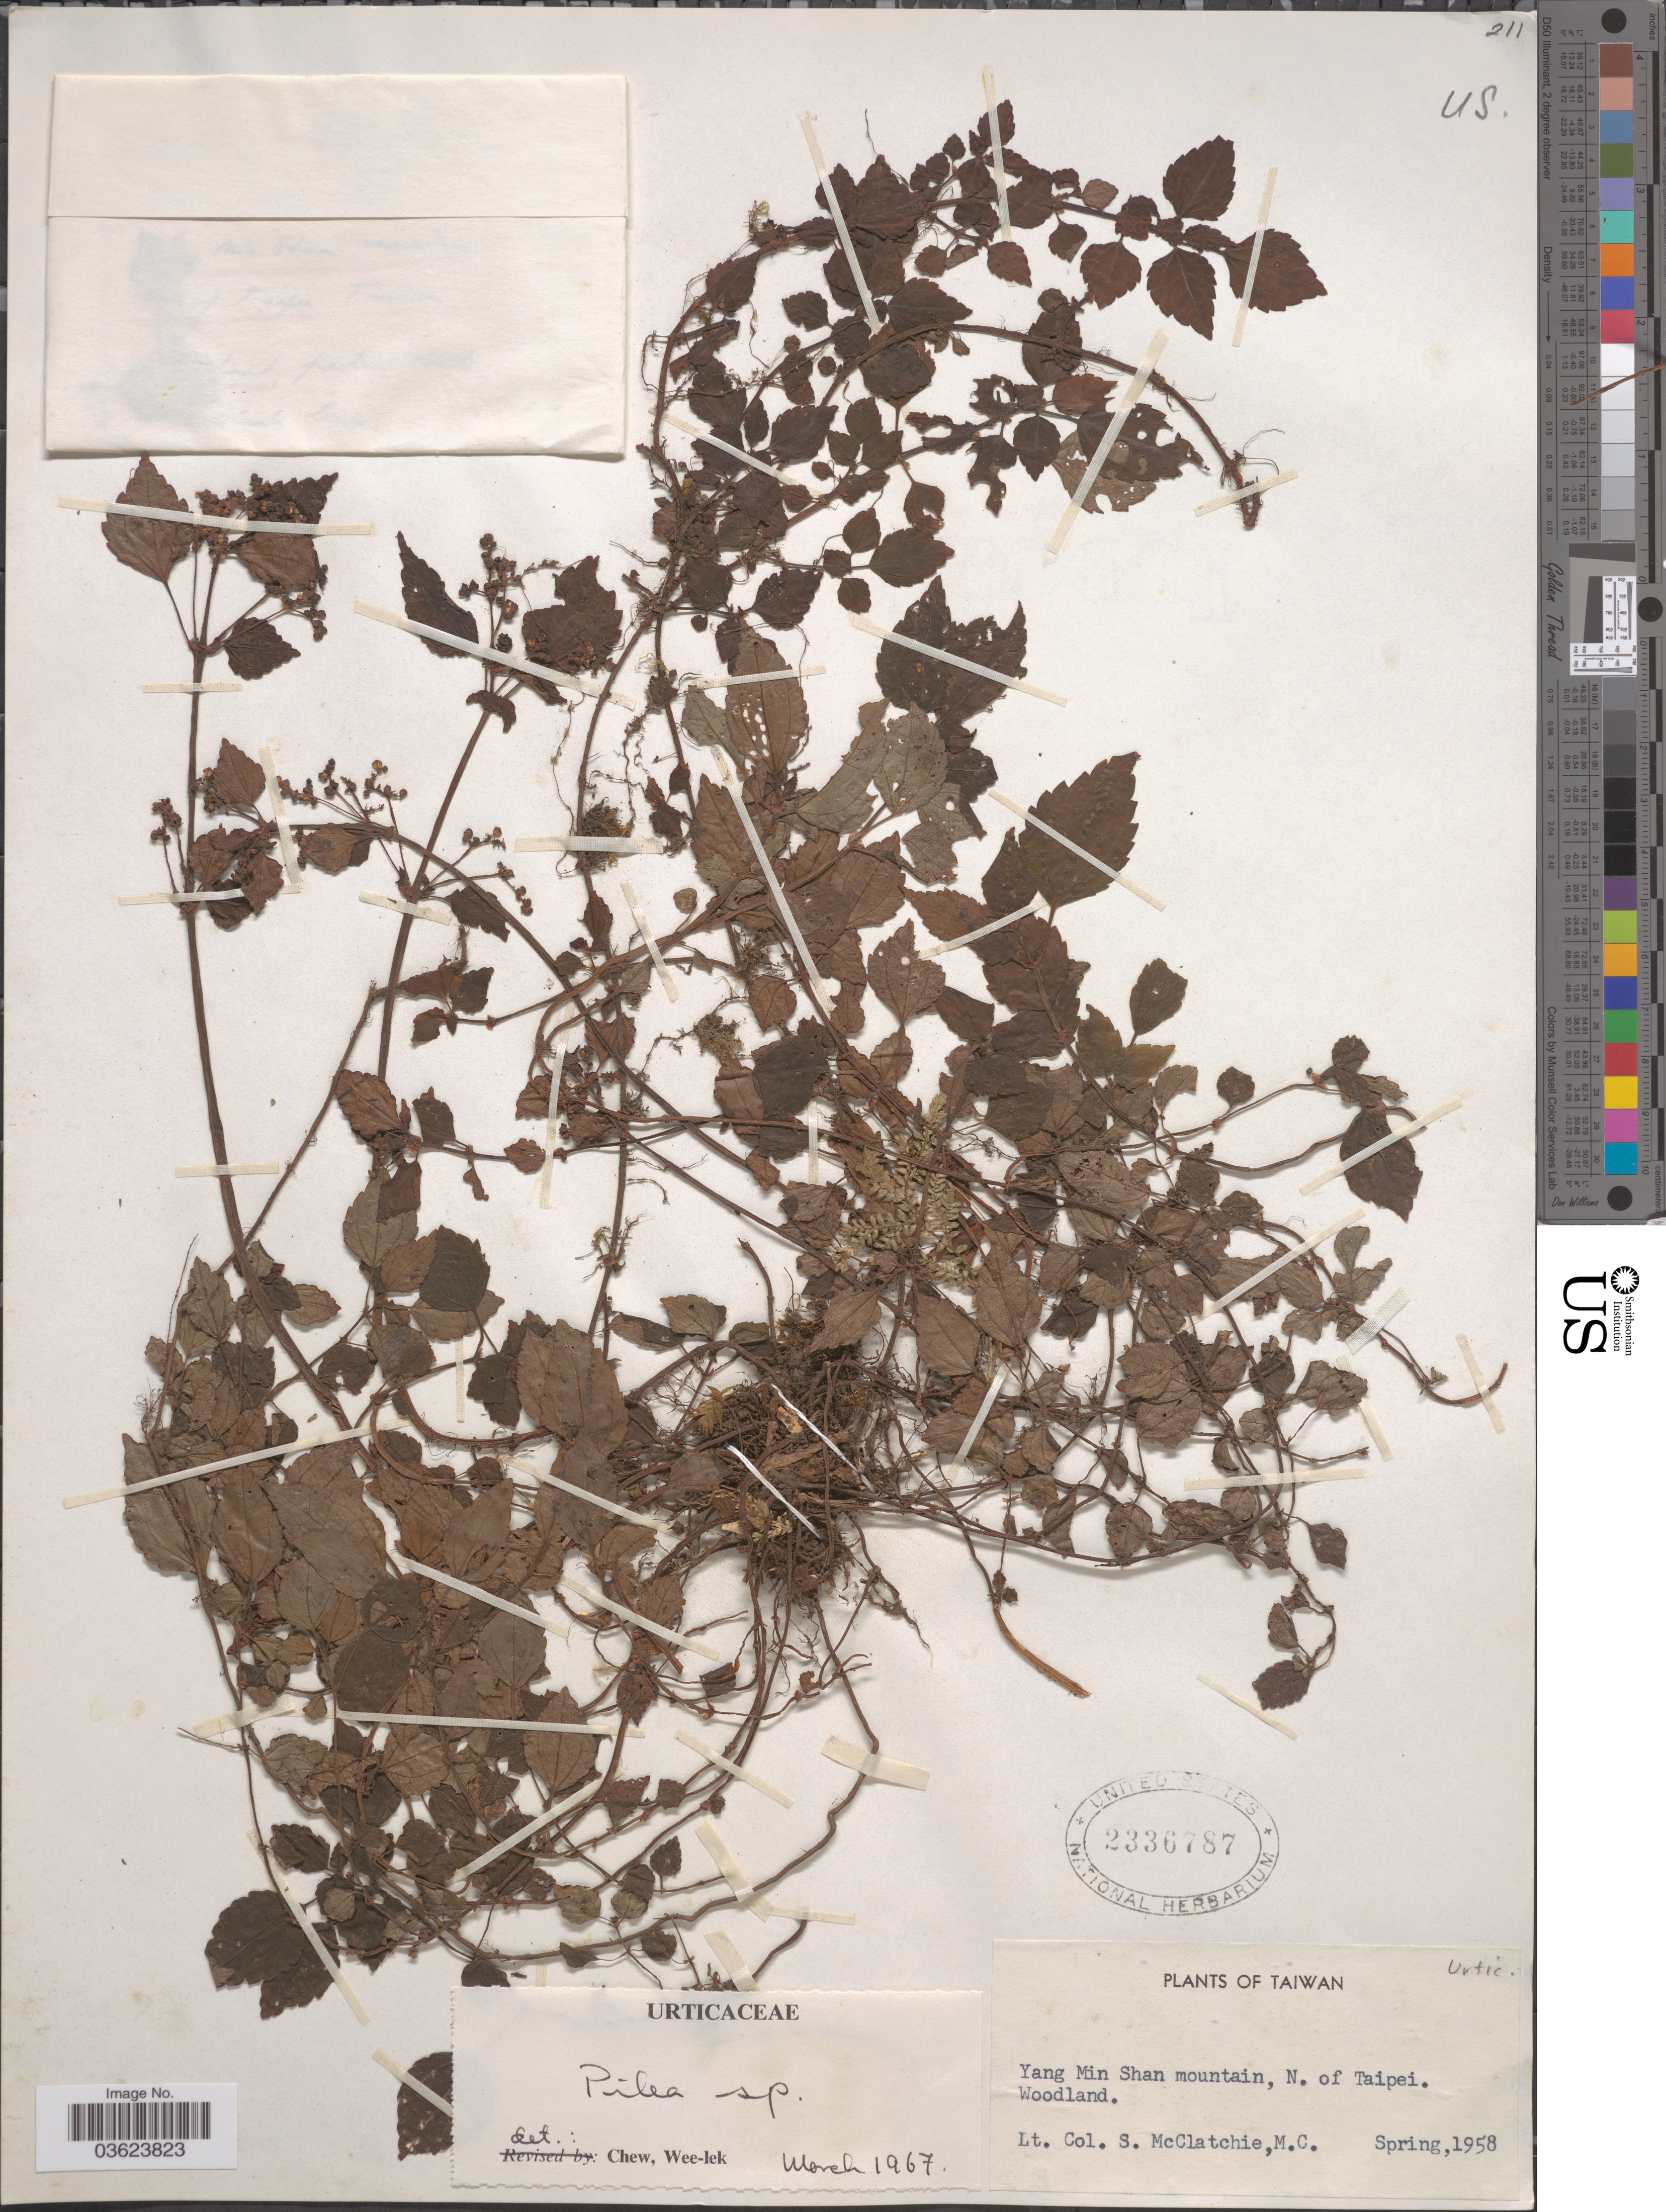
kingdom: Plantae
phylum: Tracheophyta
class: Magnoliopsida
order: Rosales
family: Urticaceae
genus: Pilea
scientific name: Pilea sp.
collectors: M. McClatchie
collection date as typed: Spring, 1958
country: Taiwan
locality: Yang Min Shan mountain, N. of Taipei. Woodland.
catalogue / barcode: US 2336787